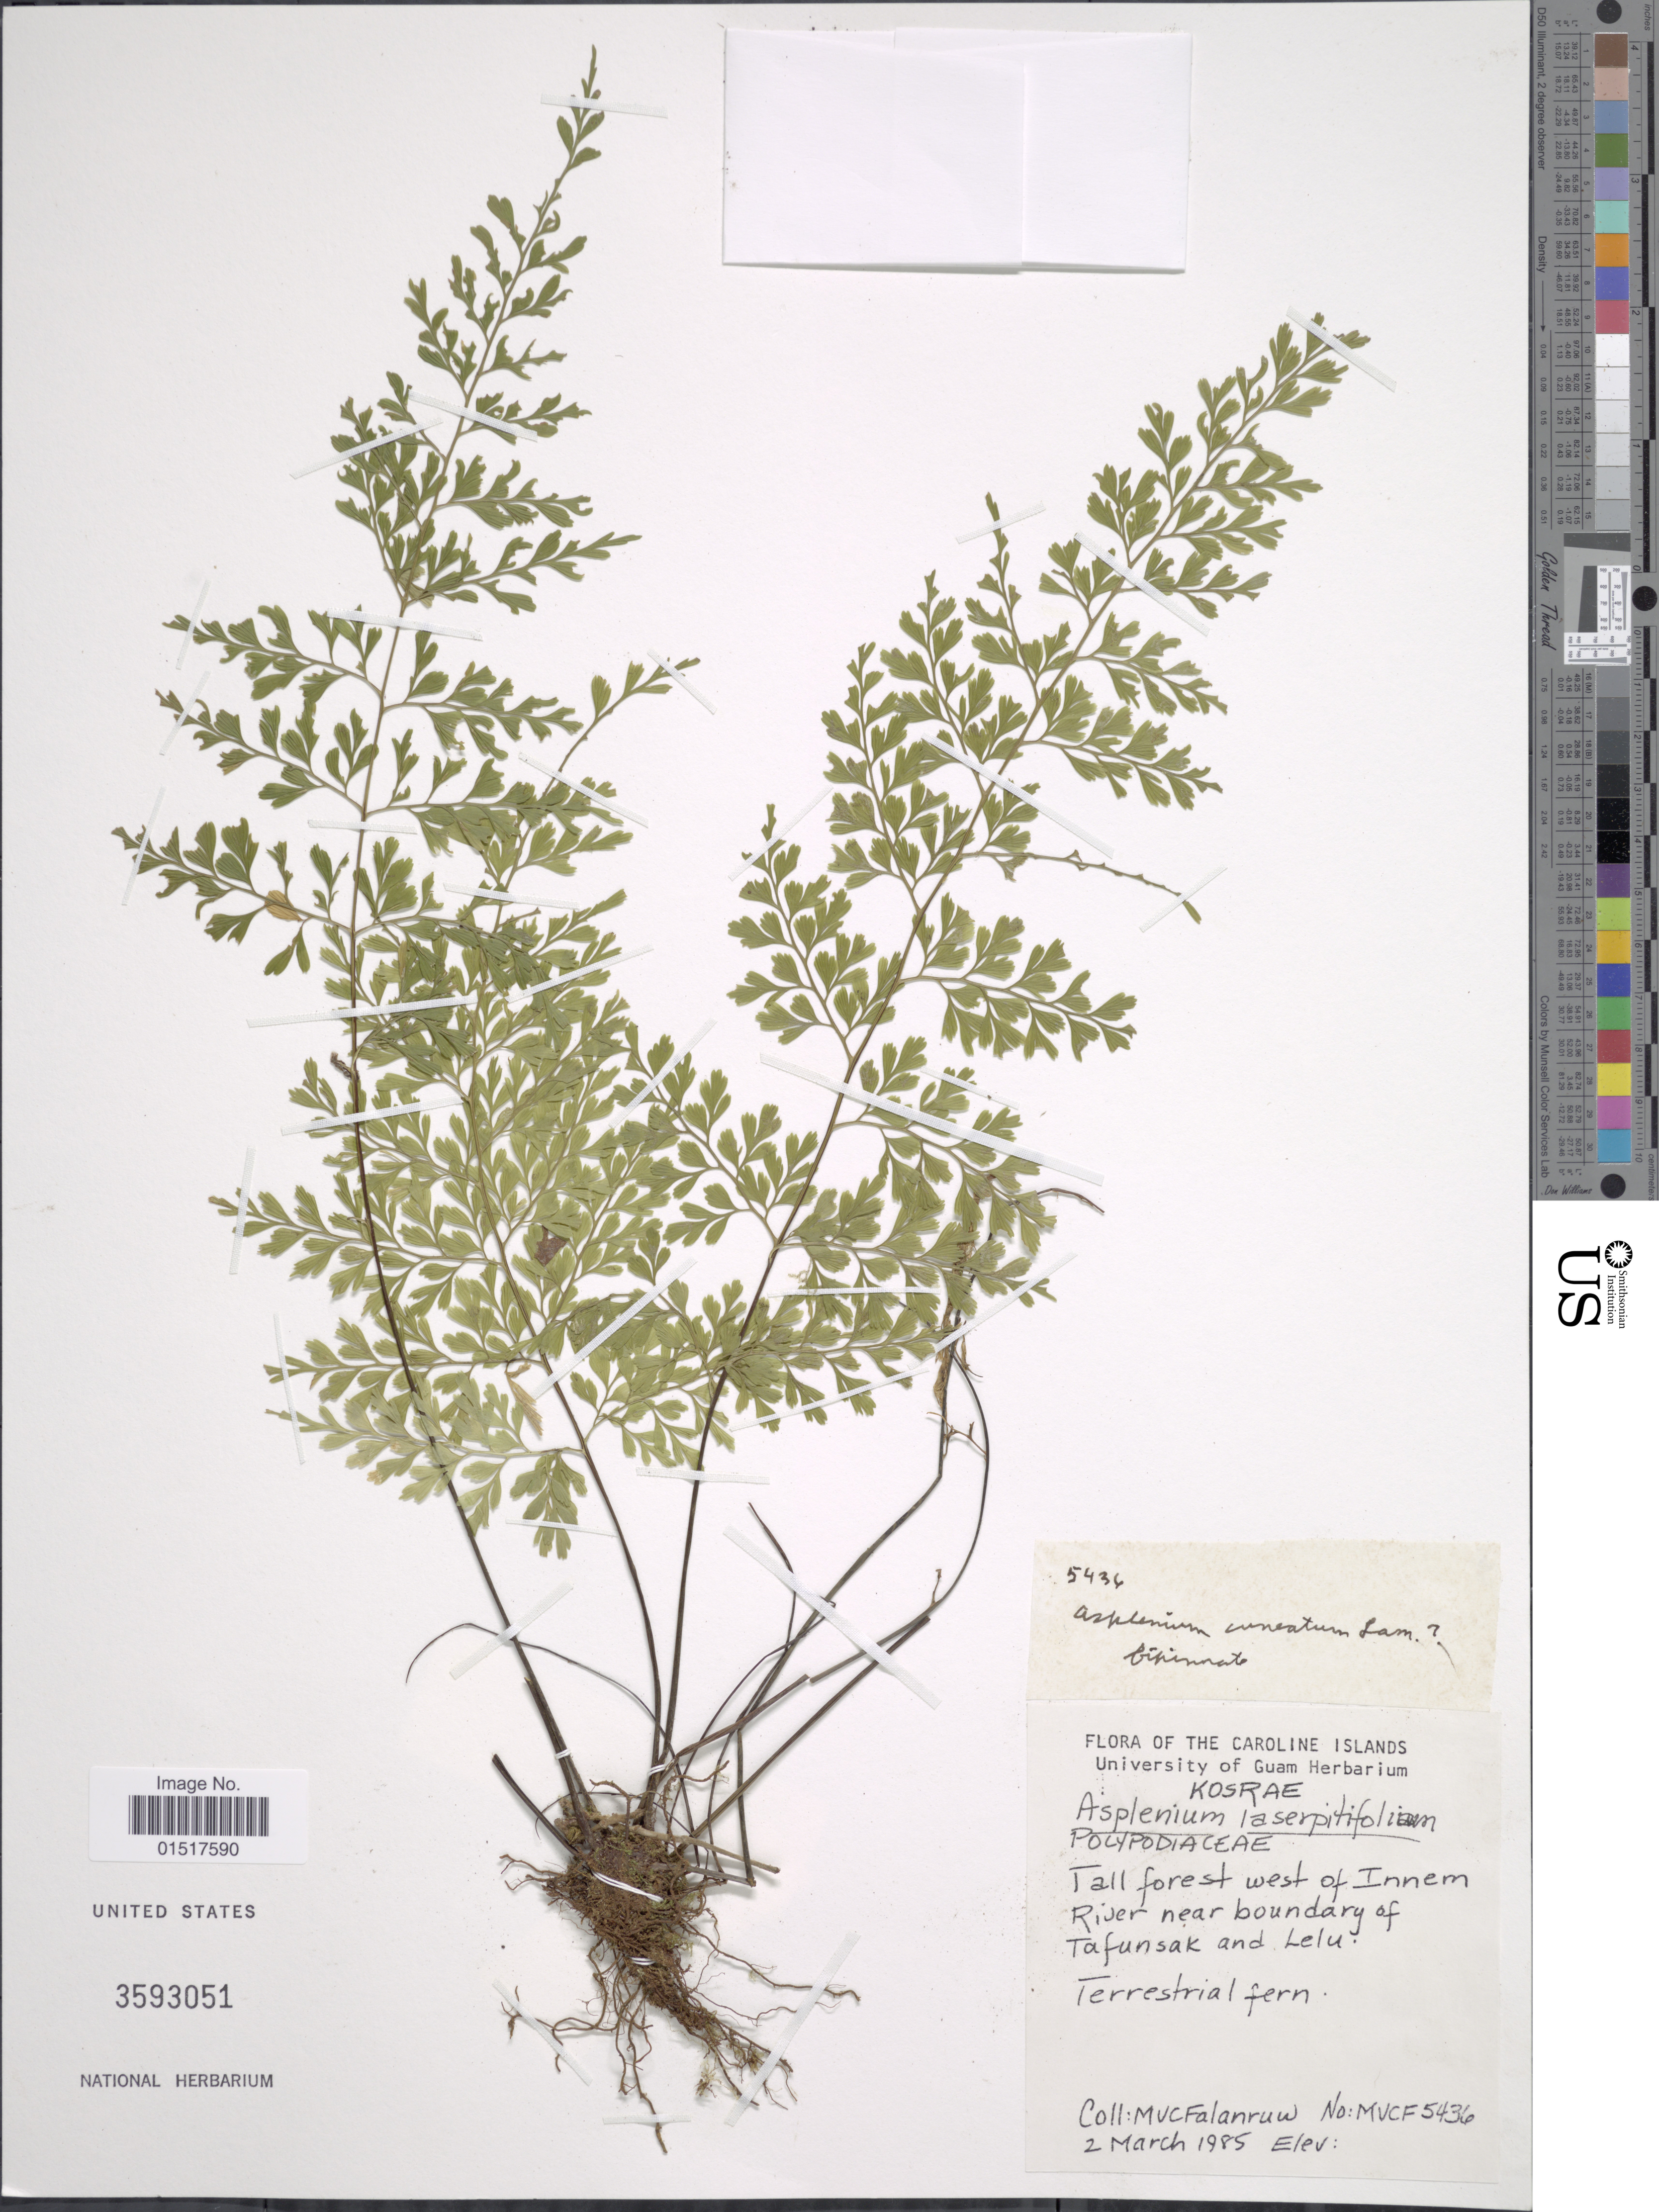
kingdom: Plantae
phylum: Tracheophyta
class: Polypodiopsida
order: Polypodiales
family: Aspleniaceae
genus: Asplenium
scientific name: Asplenium cuneatum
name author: Lam.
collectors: M. V. Falanruw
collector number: MVCF5436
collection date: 1985-03-02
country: Micronesia, Federated States of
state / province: Kosrae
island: Lelu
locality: Caroline Islands. Kosrae. Tall forest west of Inne River near boundary of Tafunsak and Lelu.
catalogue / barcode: US 3593051